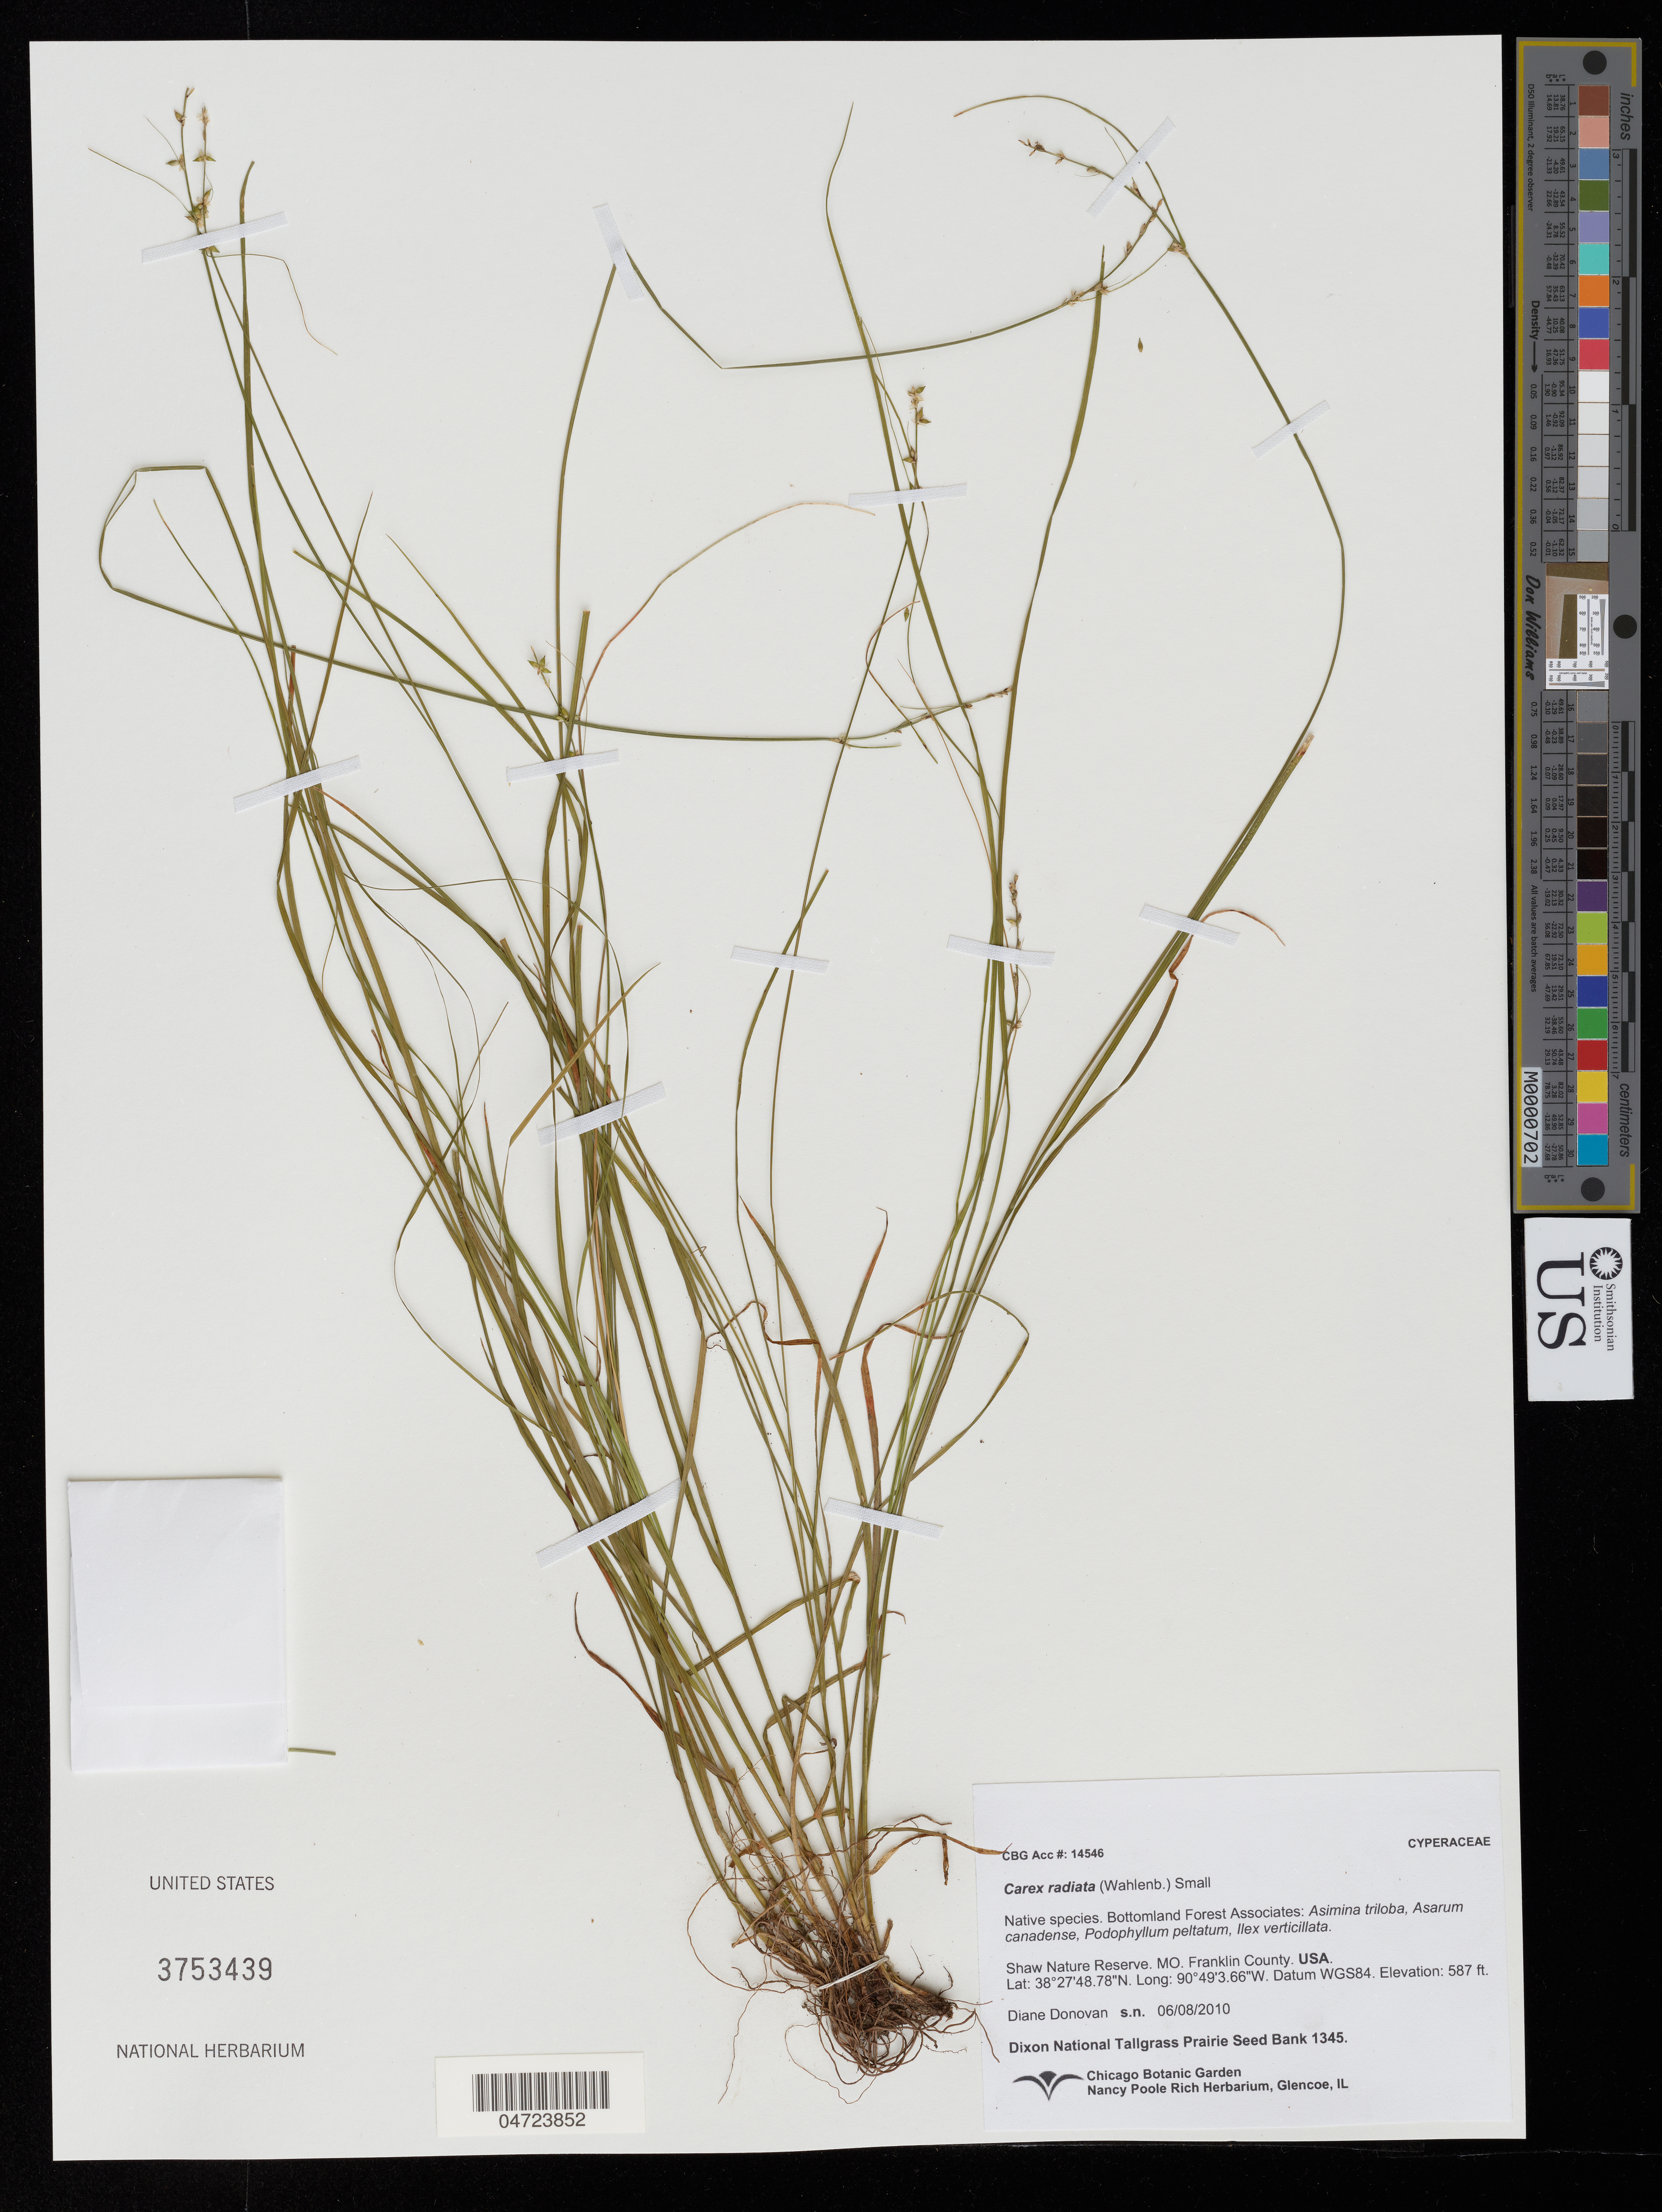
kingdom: Plantae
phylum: Tracheophyta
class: Liliopsida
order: Poales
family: Cyperaceae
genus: Carex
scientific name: Carex radiata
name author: (Wahlenb.) Small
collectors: D. Donovan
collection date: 2010-06-08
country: United States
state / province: Missouri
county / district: Franklin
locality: Shaw Nature Reserve, MO. Franklin County. Datum WGS84.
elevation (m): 179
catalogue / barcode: US 3753439